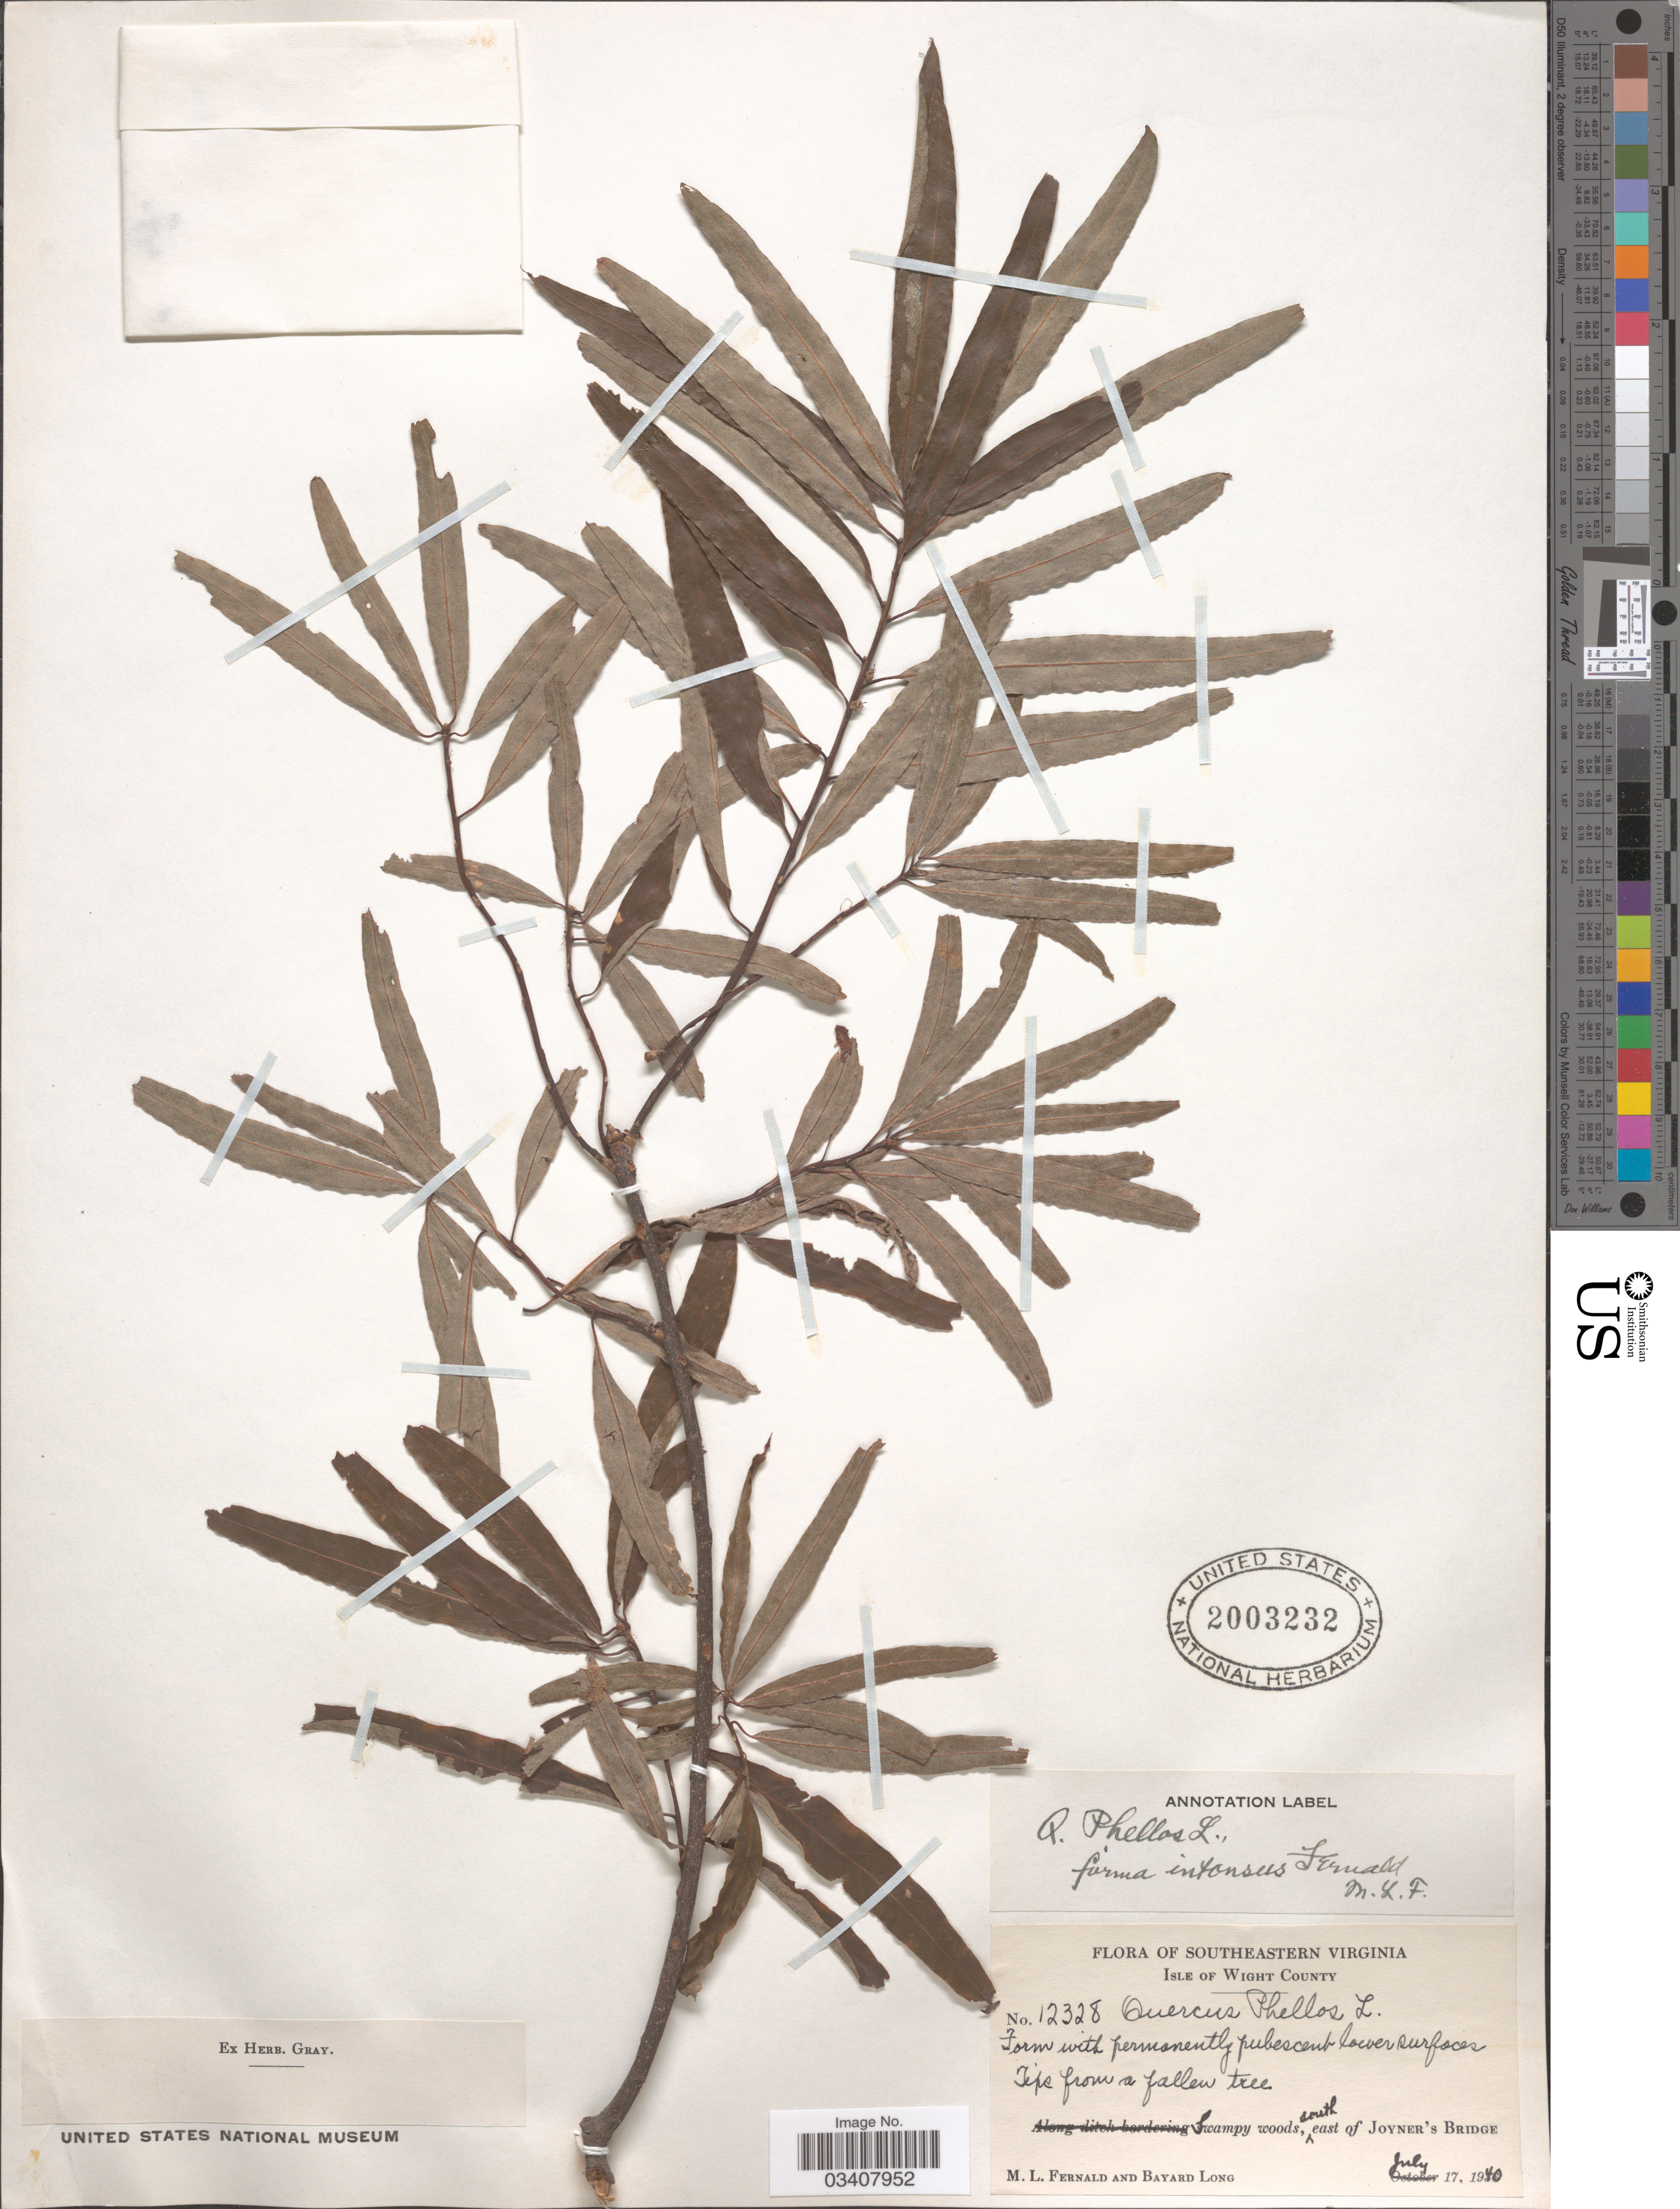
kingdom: Plantae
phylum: Tracheophyta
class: Magnoliopsida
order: Fagales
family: Fagaceae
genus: Quercus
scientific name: Quercus phellos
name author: L.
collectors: M. L. Fernald & B. Long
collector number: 12328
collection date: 1940-07-17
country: United States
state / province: Virginia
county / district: Isle of Wight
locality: Southeastern Virginia. Isle of Wight County. Swampy woods, southeast of Joyner's Bridge.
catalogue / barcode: US 2003232